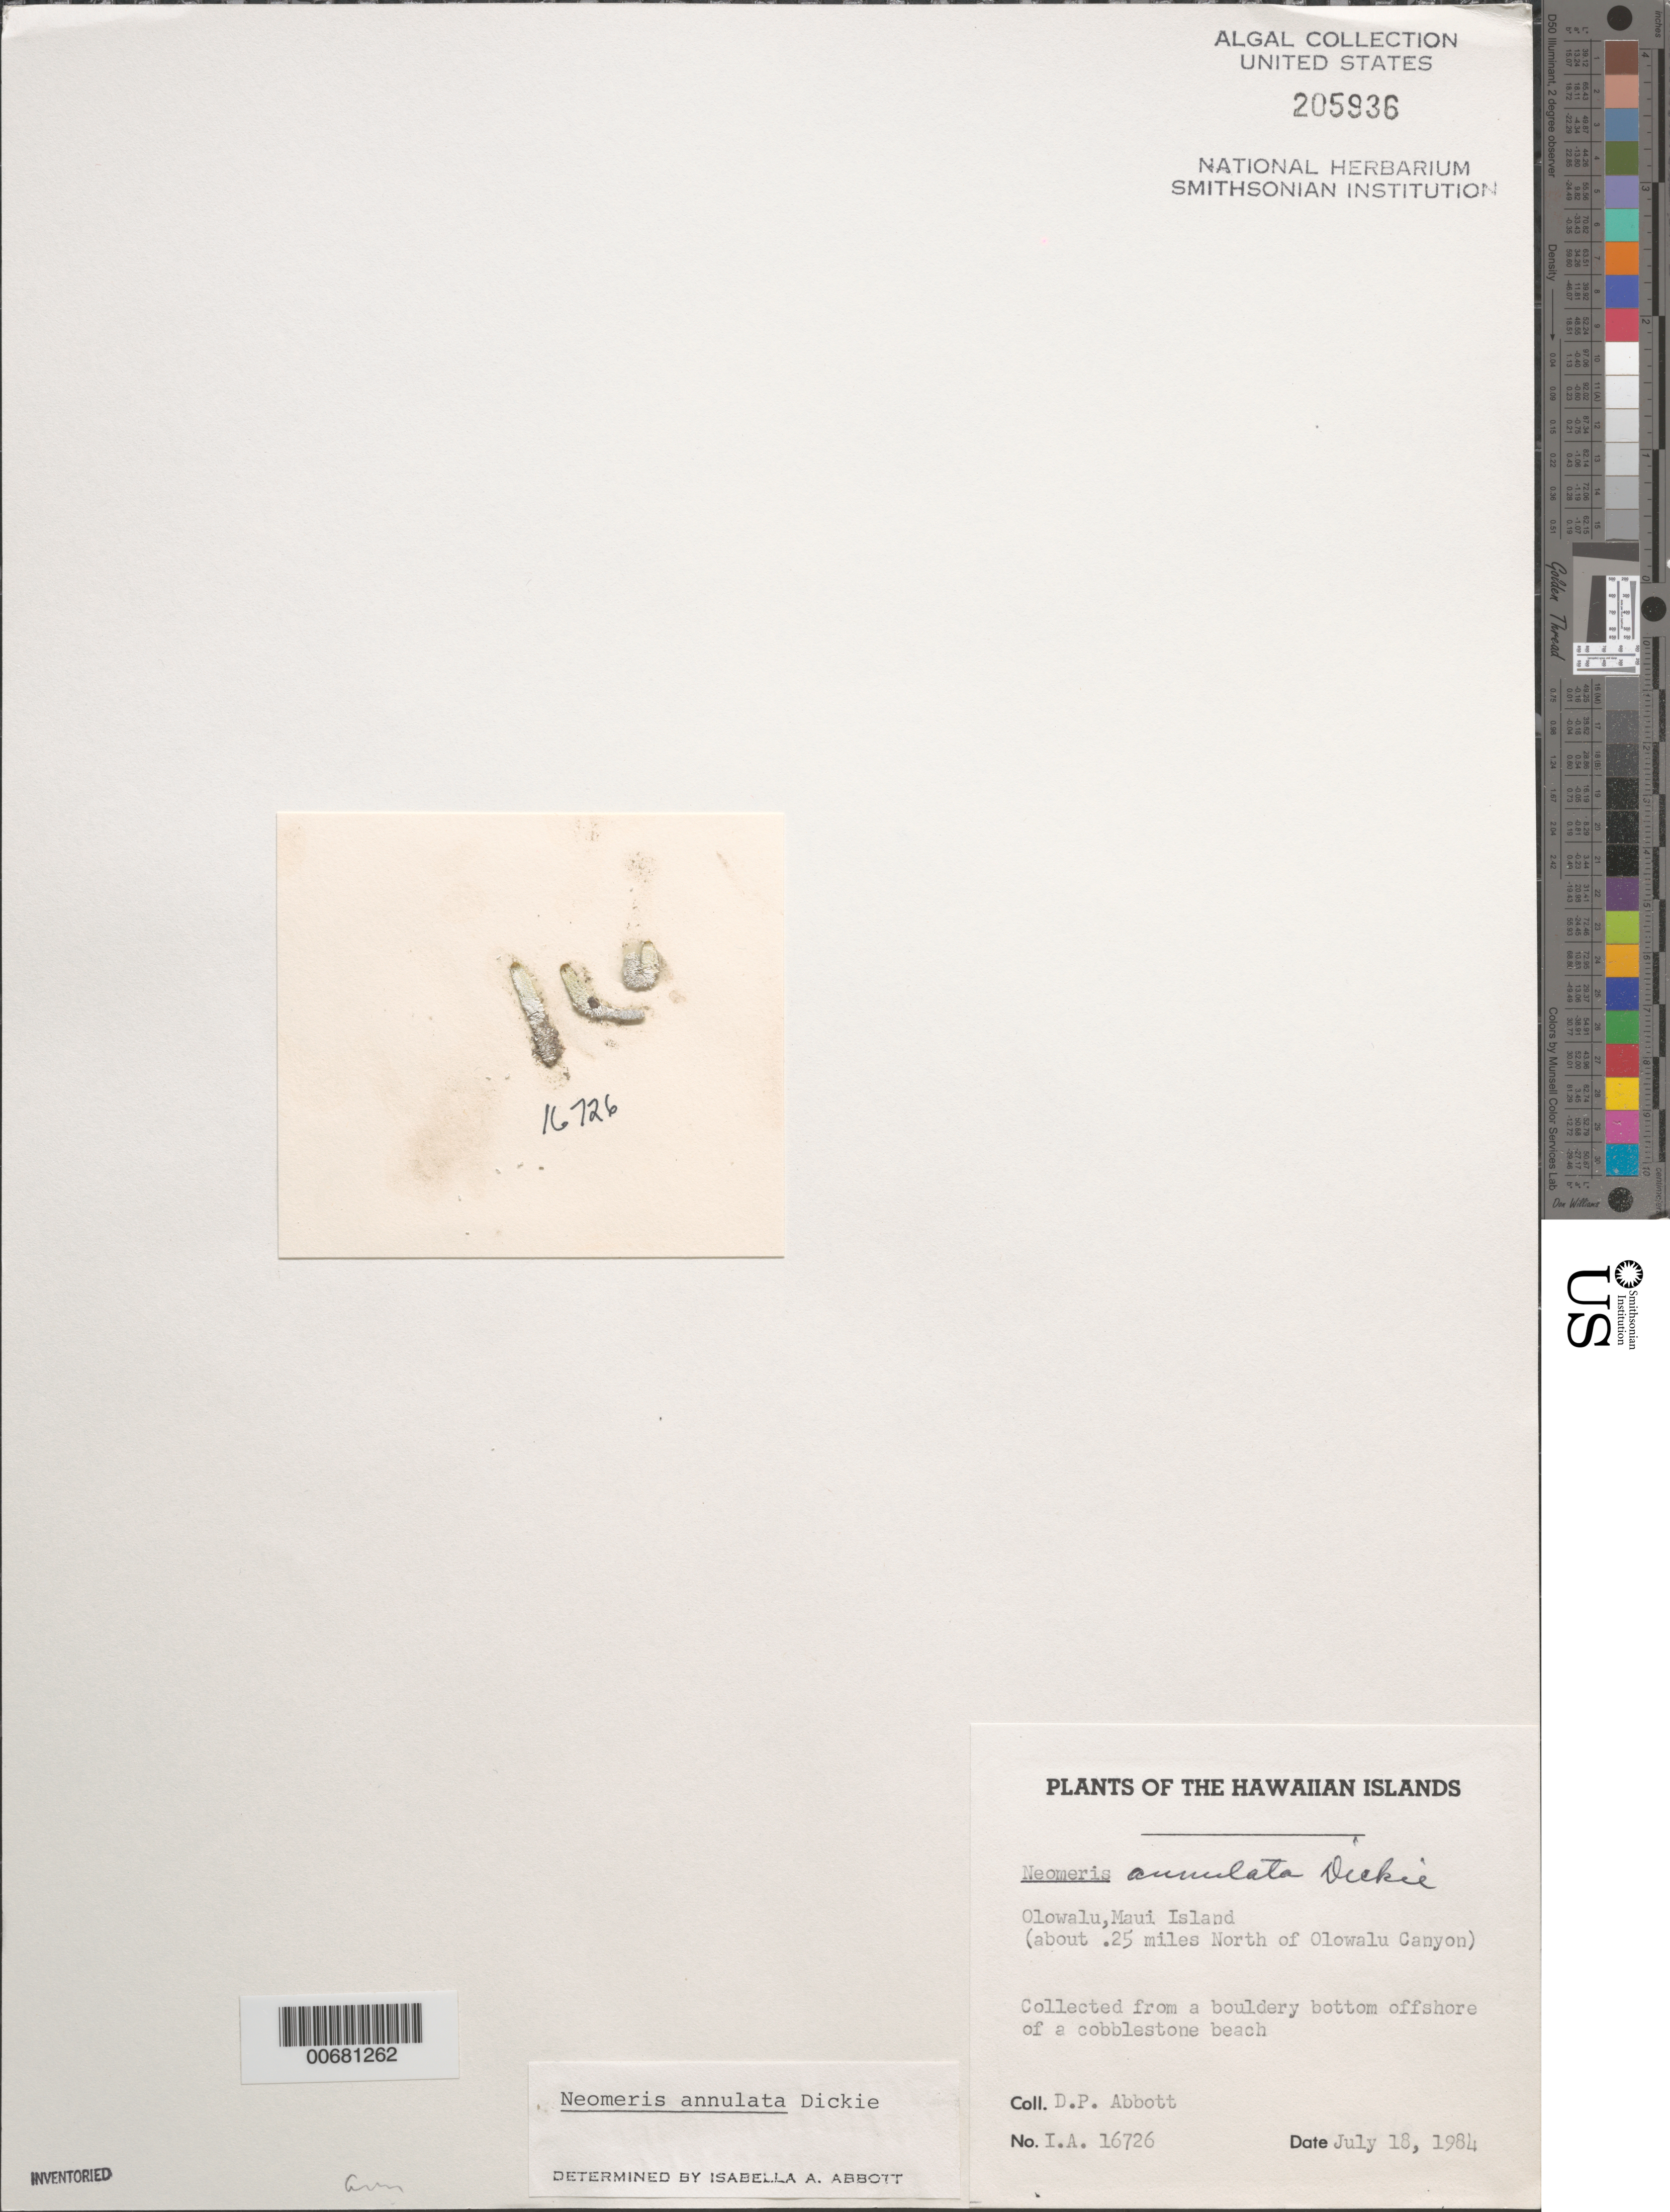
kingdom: Plantae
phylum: Chlorophyta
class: Ulvophyceae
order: Dasycladales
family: Dasycladaceae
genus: Neomeris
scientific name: Neomeris annulata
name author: Dickie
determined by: Abbott, Isabella A.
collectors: D. P. Abbott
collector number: IAA 16726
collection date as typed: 18 Jul 1984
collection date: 1984-07-18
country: United States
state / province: Hawaii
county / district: Maui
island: Maui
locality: Olowalu, ca. 0.25 mile north of Olowalu Canyon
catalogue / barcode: US 205936